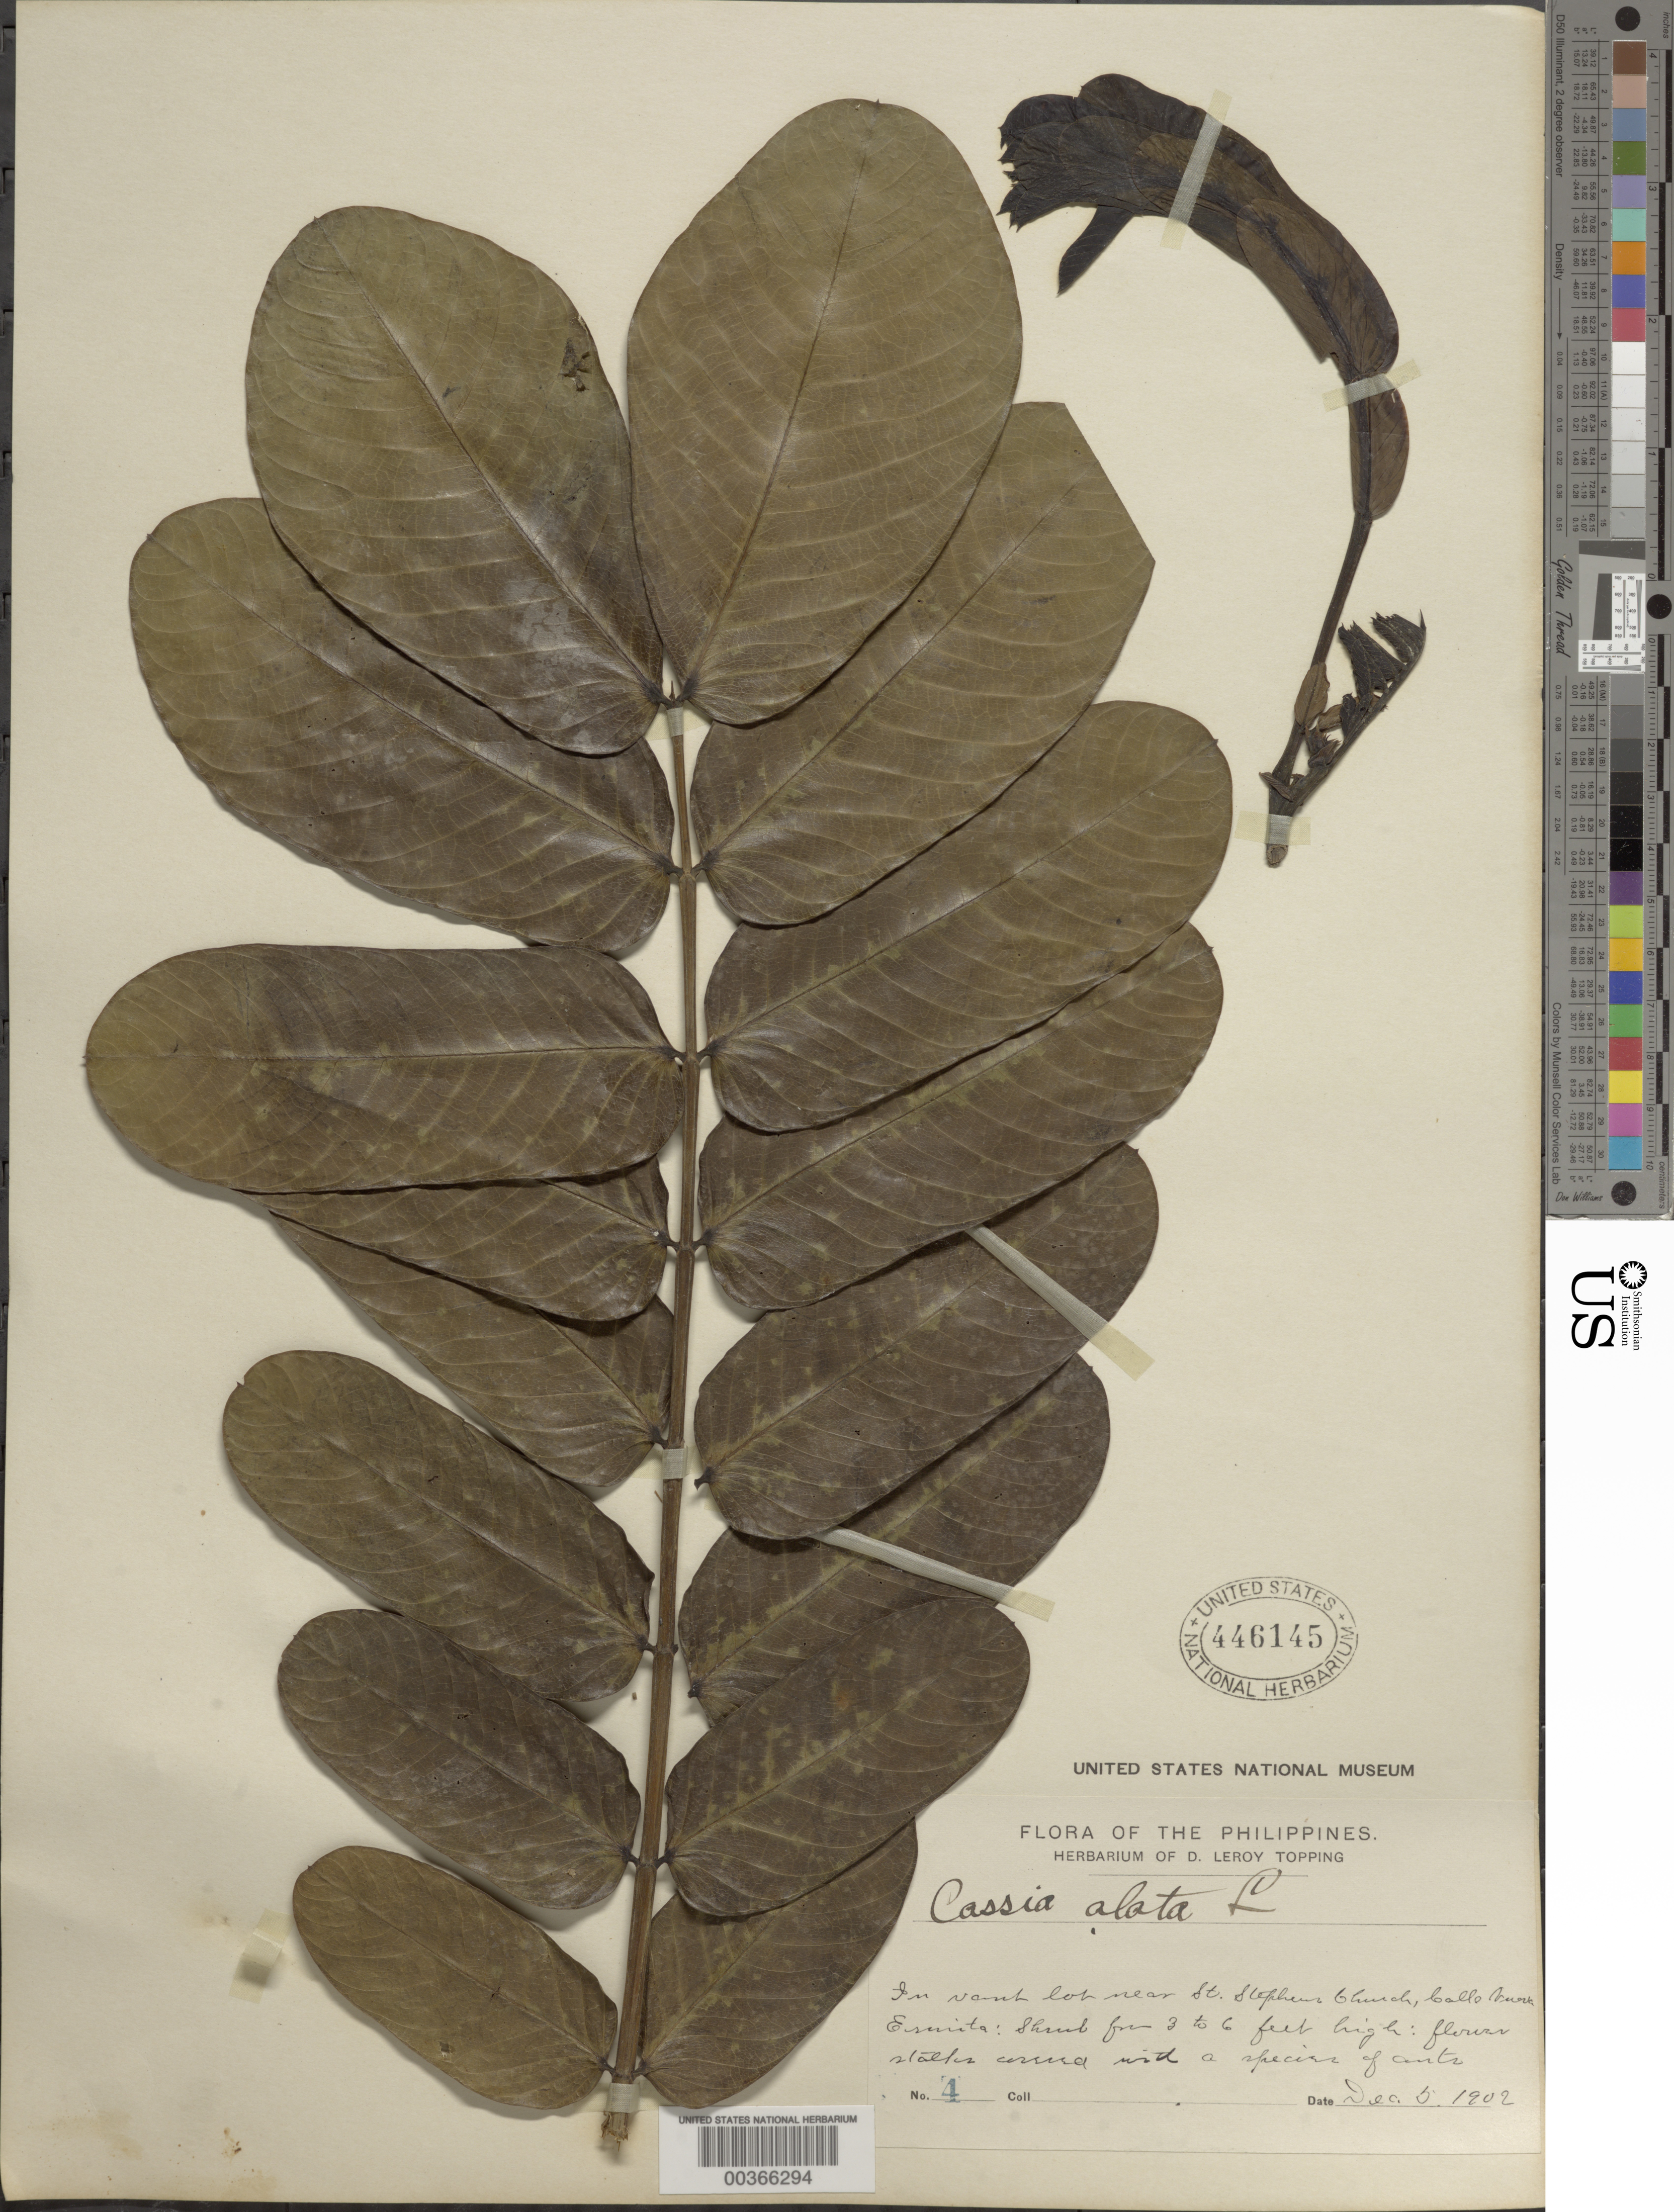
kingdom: Plantae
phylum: Tracheophyta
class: Magnoliopsida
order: Fabales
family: Fabaceae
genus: Senna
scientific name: Senna alata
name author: (L.) Roxb.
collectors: D. L. Topping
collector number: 4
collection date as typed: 05 Dec 1902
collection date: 1902-12-05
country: Philippines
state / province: National Capital Region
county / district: Manila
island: Luzon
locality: In vacant lot near st. stephens church, callo nueva ermita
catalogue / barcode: US 446145